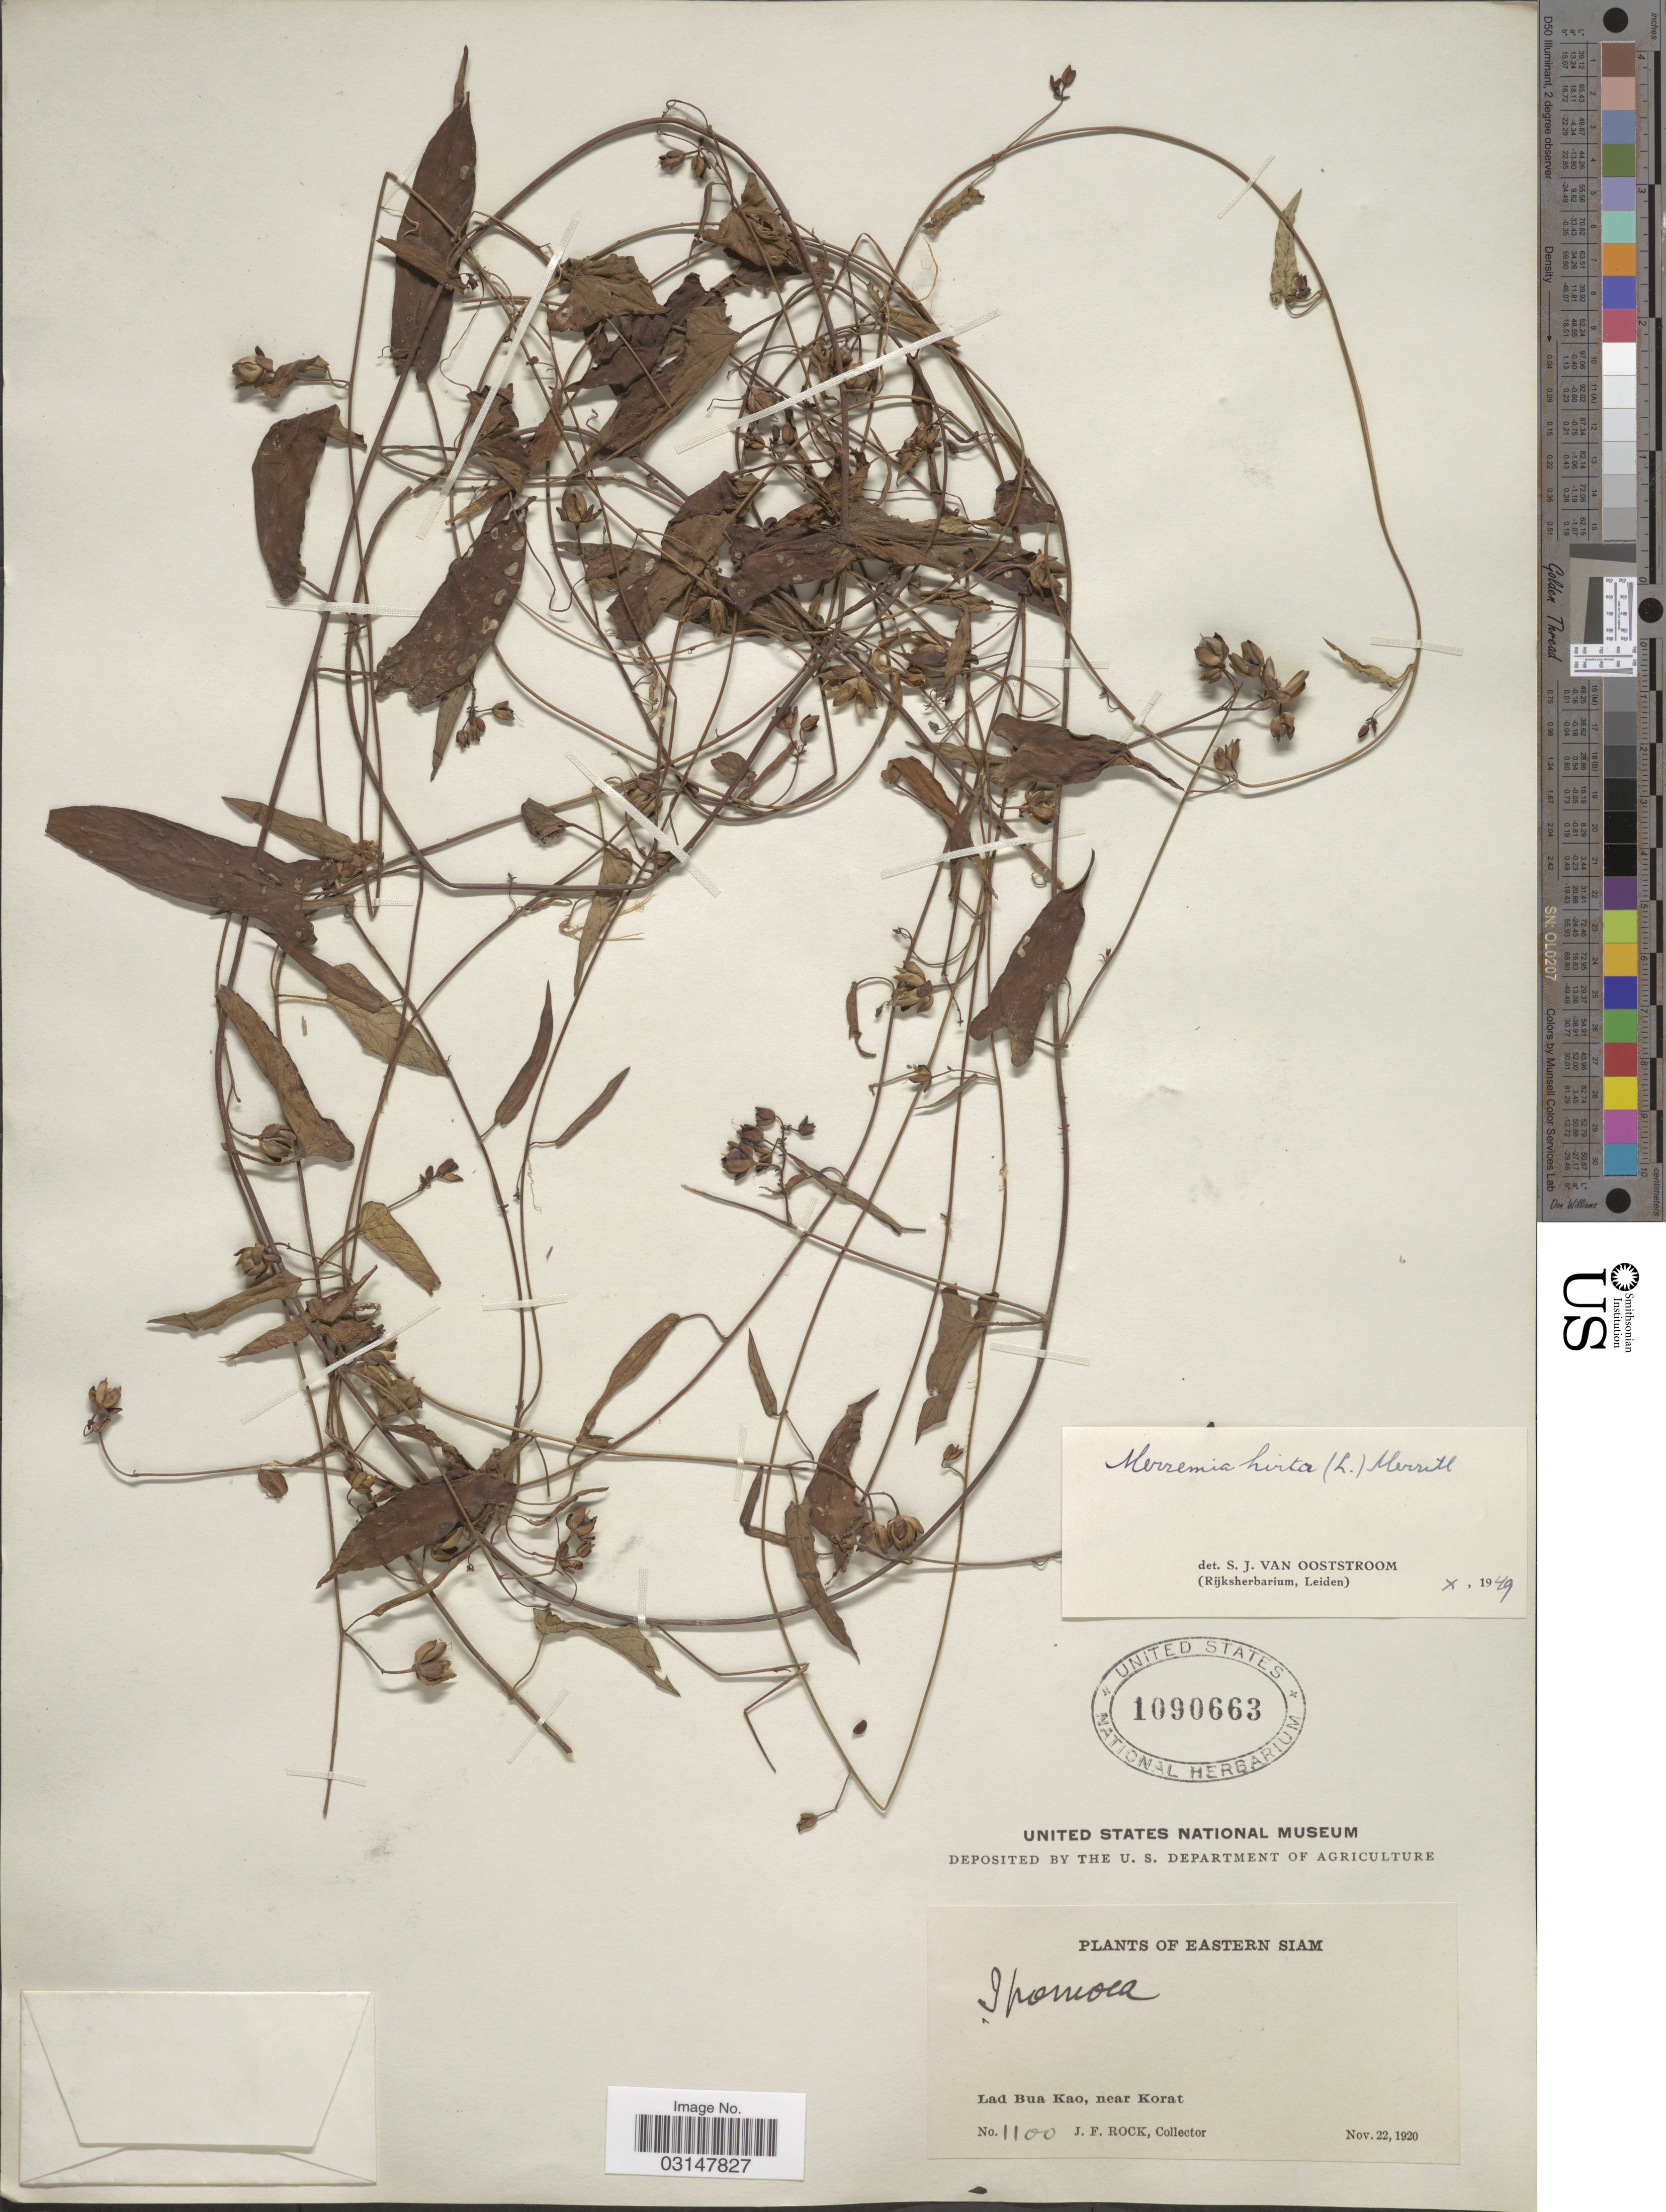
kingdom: Plantae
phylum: Tracheophyta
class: Magnoliopsida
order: Solanales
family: Convolvulaceae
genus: Merremia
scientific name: Merremia hirta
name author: (L.) Merr.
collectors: J. Rock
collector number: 1100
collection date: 1920-11-22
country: Thailand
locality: Eastern Siam. Lad Bua Kao, near Korat.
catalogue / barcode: US 1090663